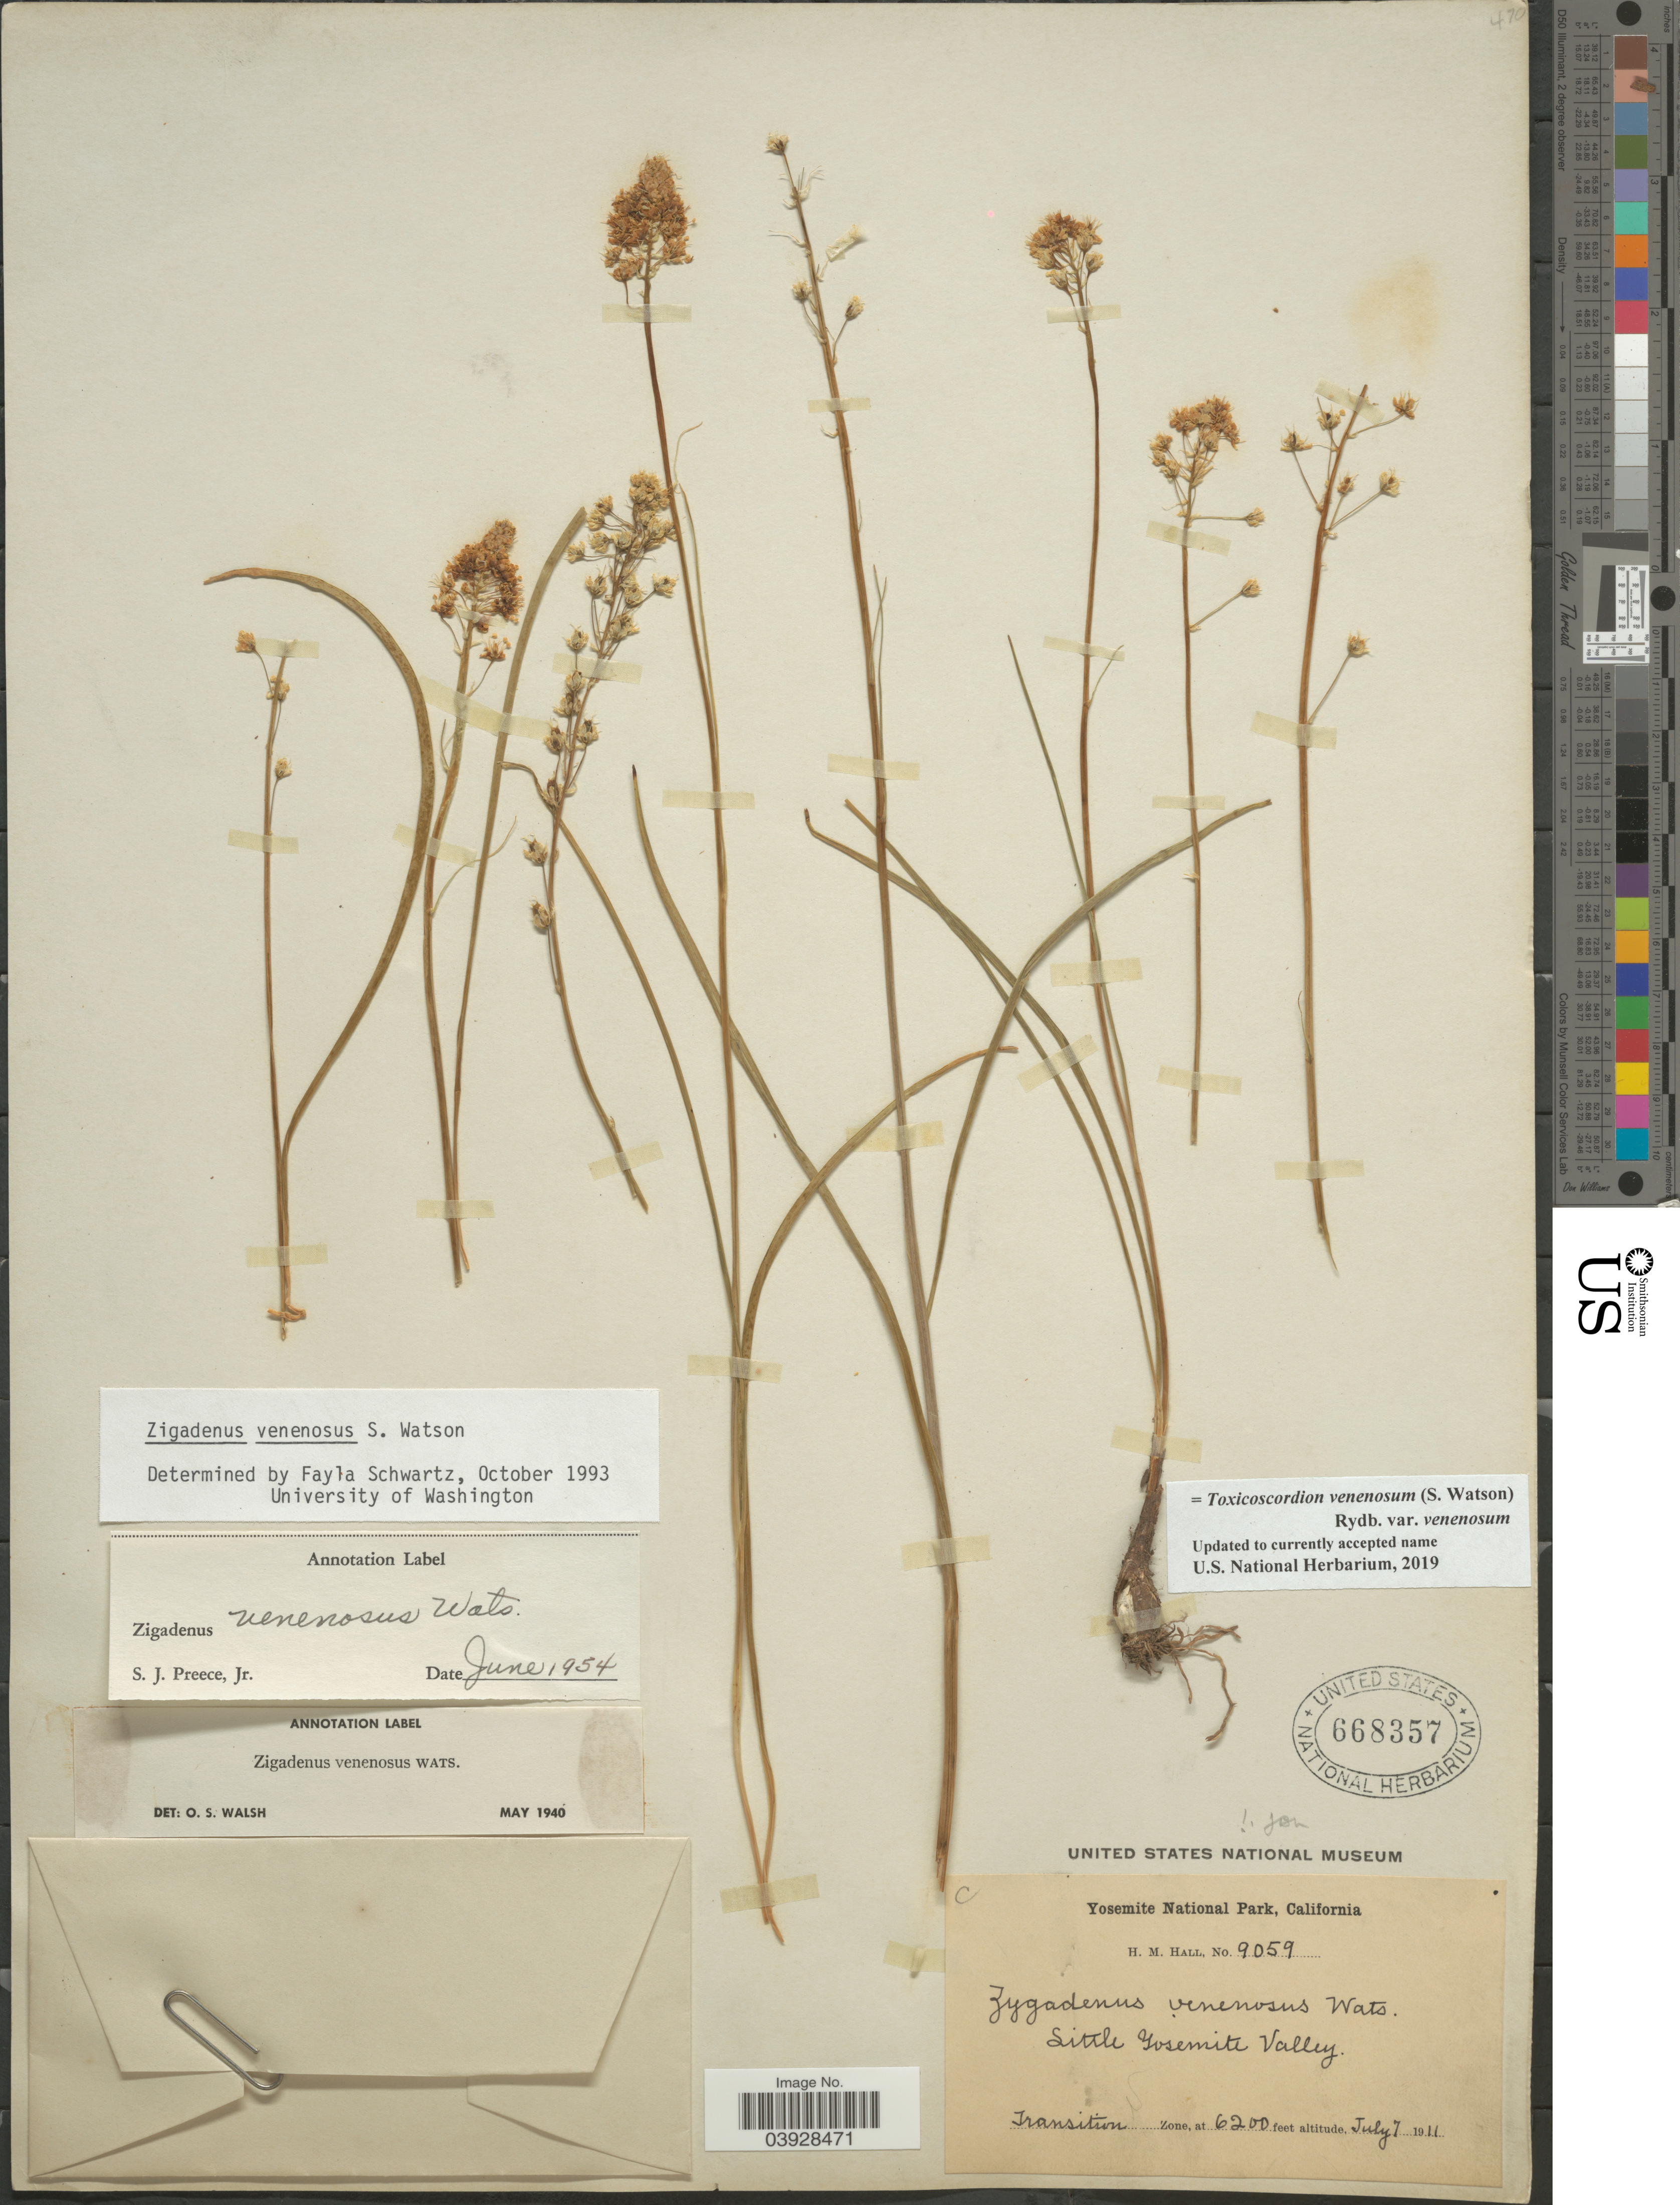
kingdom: Plantae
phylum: Tracheophyta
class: Liliopsida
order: Liliales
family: Melanthiaceae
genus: Toxicoscordion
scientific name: Toxicoscordion venenosum var. gramineum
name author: (Rydb.) Brasher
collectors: H. M. Hall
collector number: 9059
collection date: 1911-07-07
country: United States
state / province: California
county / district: Mariposa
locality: Yosemite National Park. Little Yosemite Valley. Transition Zone.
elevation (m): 1890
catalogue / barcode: US 668357